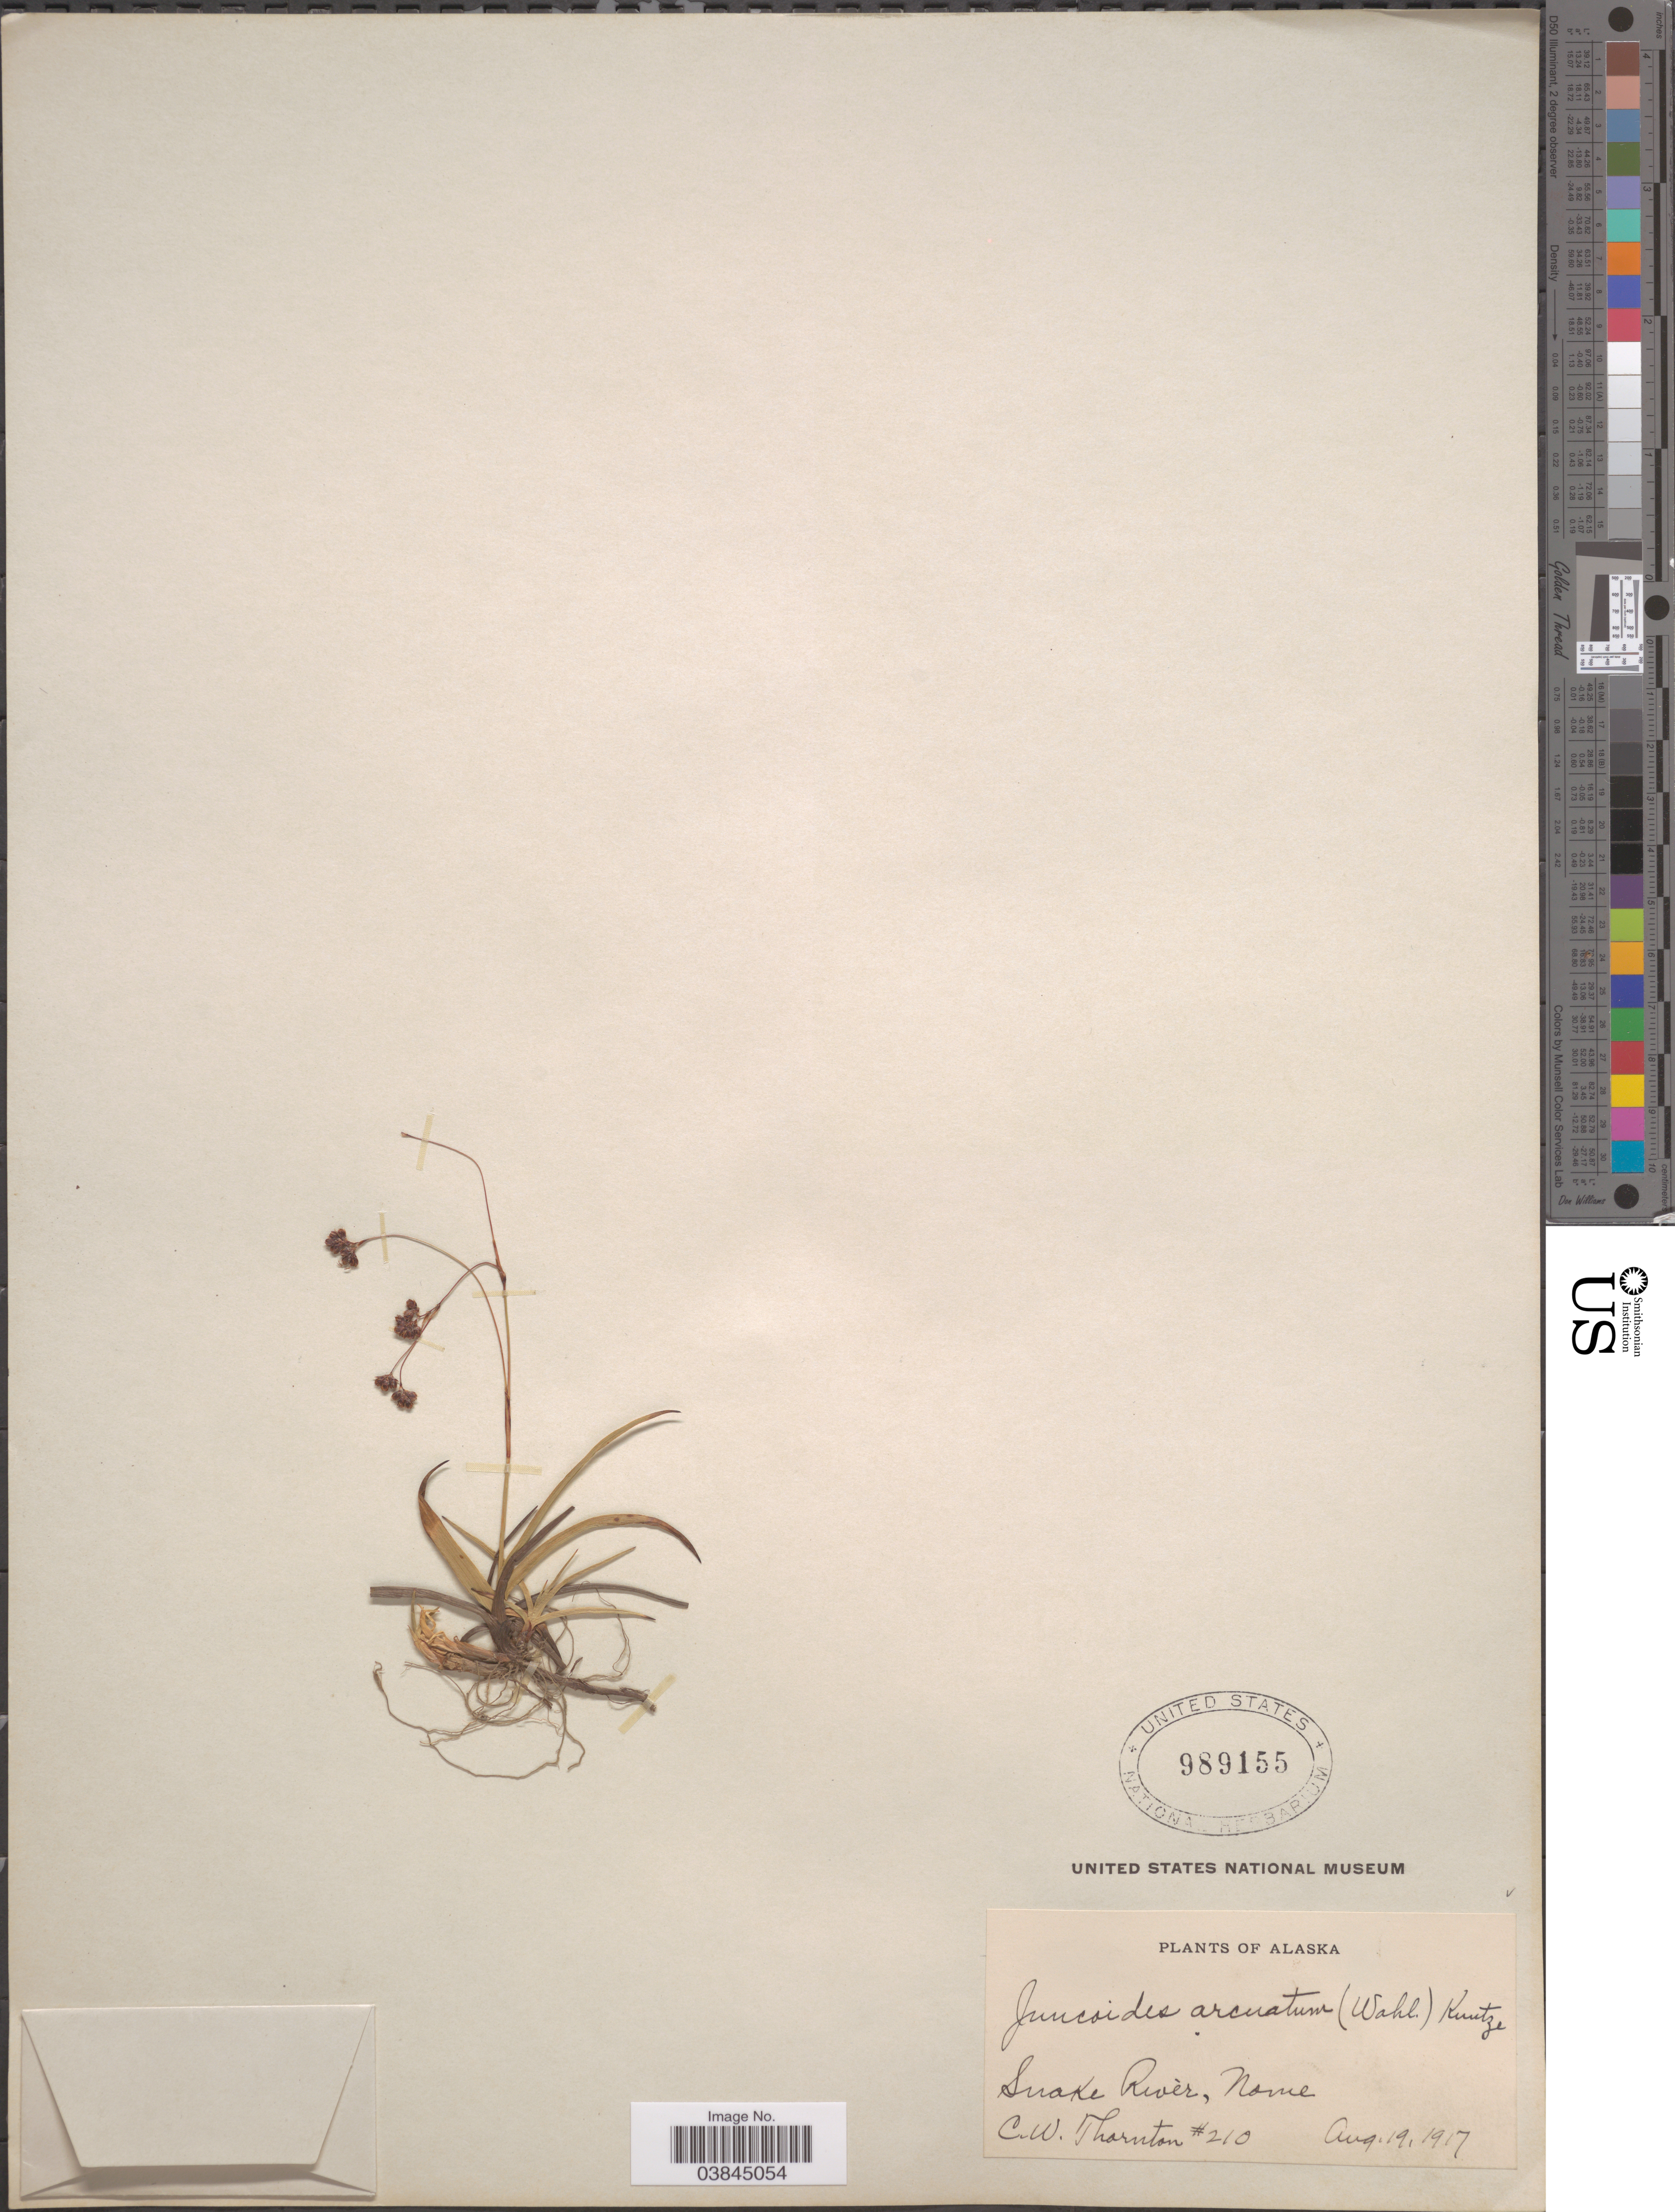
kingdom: Plantae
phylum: Tracheophyta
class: Liliopsida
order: Poales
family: Juncaceae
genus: Luzula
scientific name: Luzula arcuata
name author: (Wahlenb.) Sw.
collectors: C. Thornton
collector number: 210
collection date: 1917-08-19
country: United States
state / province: Alaska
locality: Snake River, Nome.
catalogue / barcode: US 989155